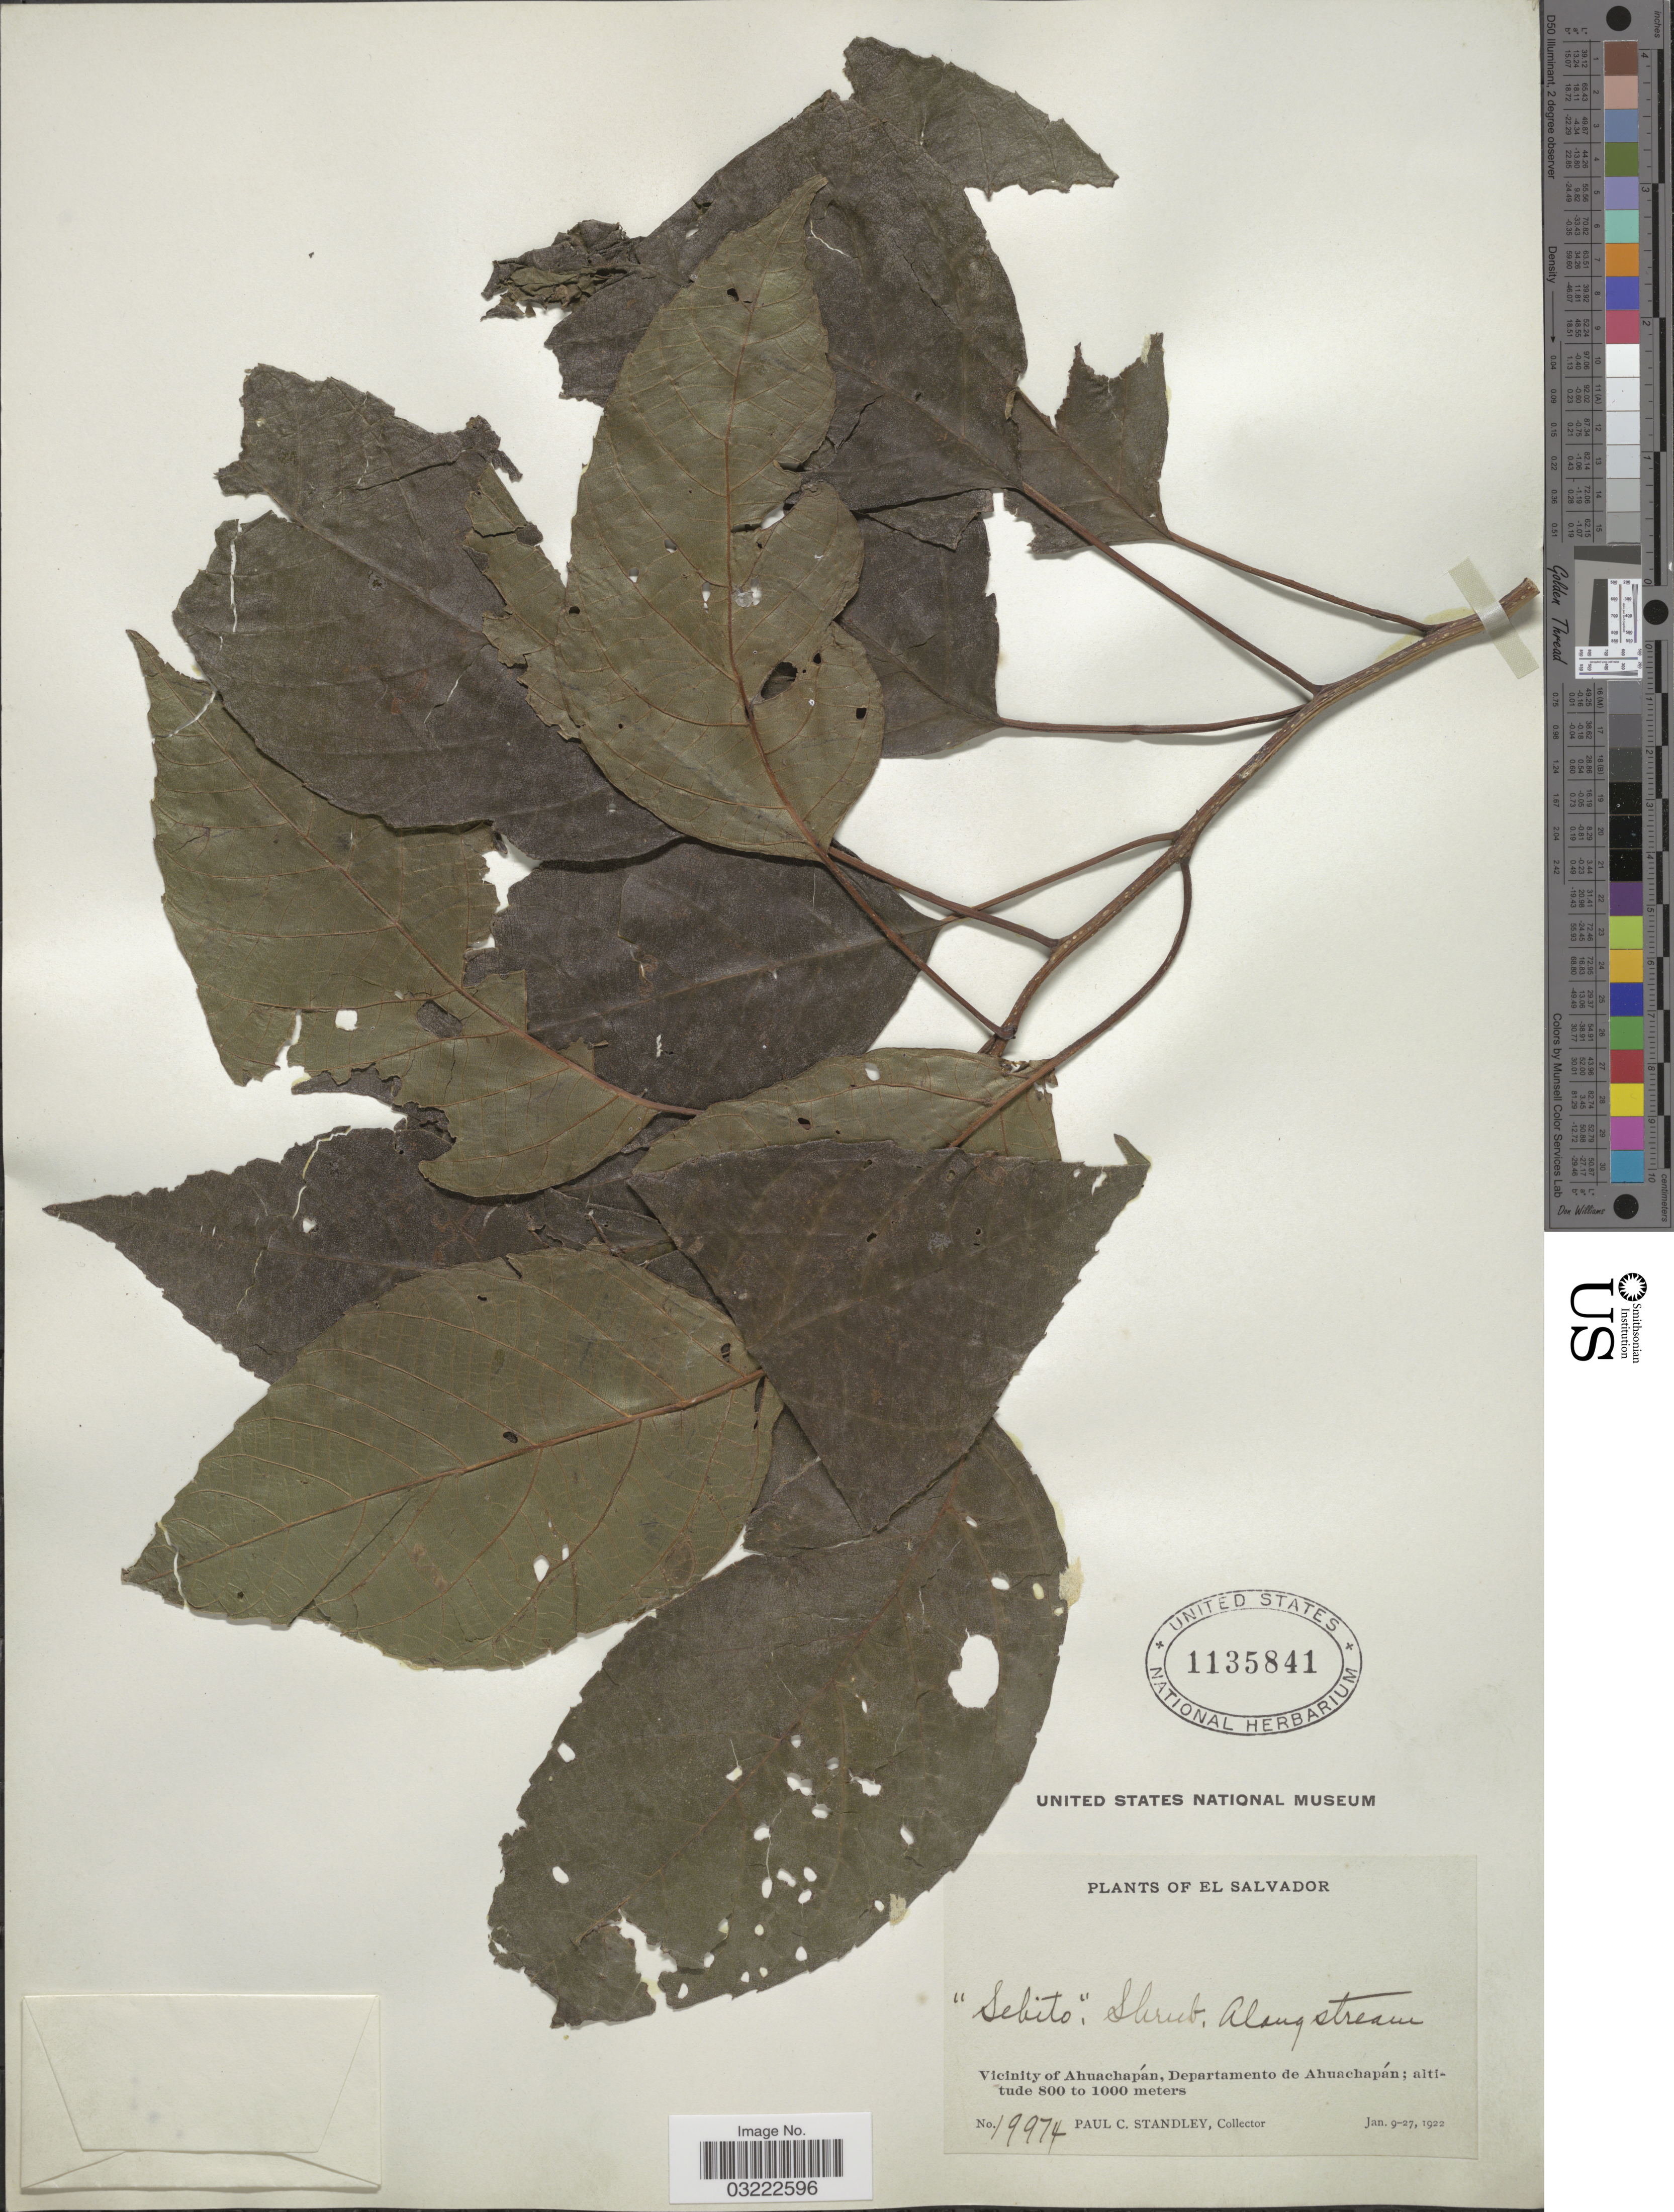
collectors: P. C. Standley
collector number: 19974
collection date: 1922-01-09/1922-01-27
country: El Salvador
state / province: Ahuachapan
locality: Vicinity of Ahuachapán, Departamento de Ahuachapán.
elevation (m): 800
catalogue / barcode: US 1135841